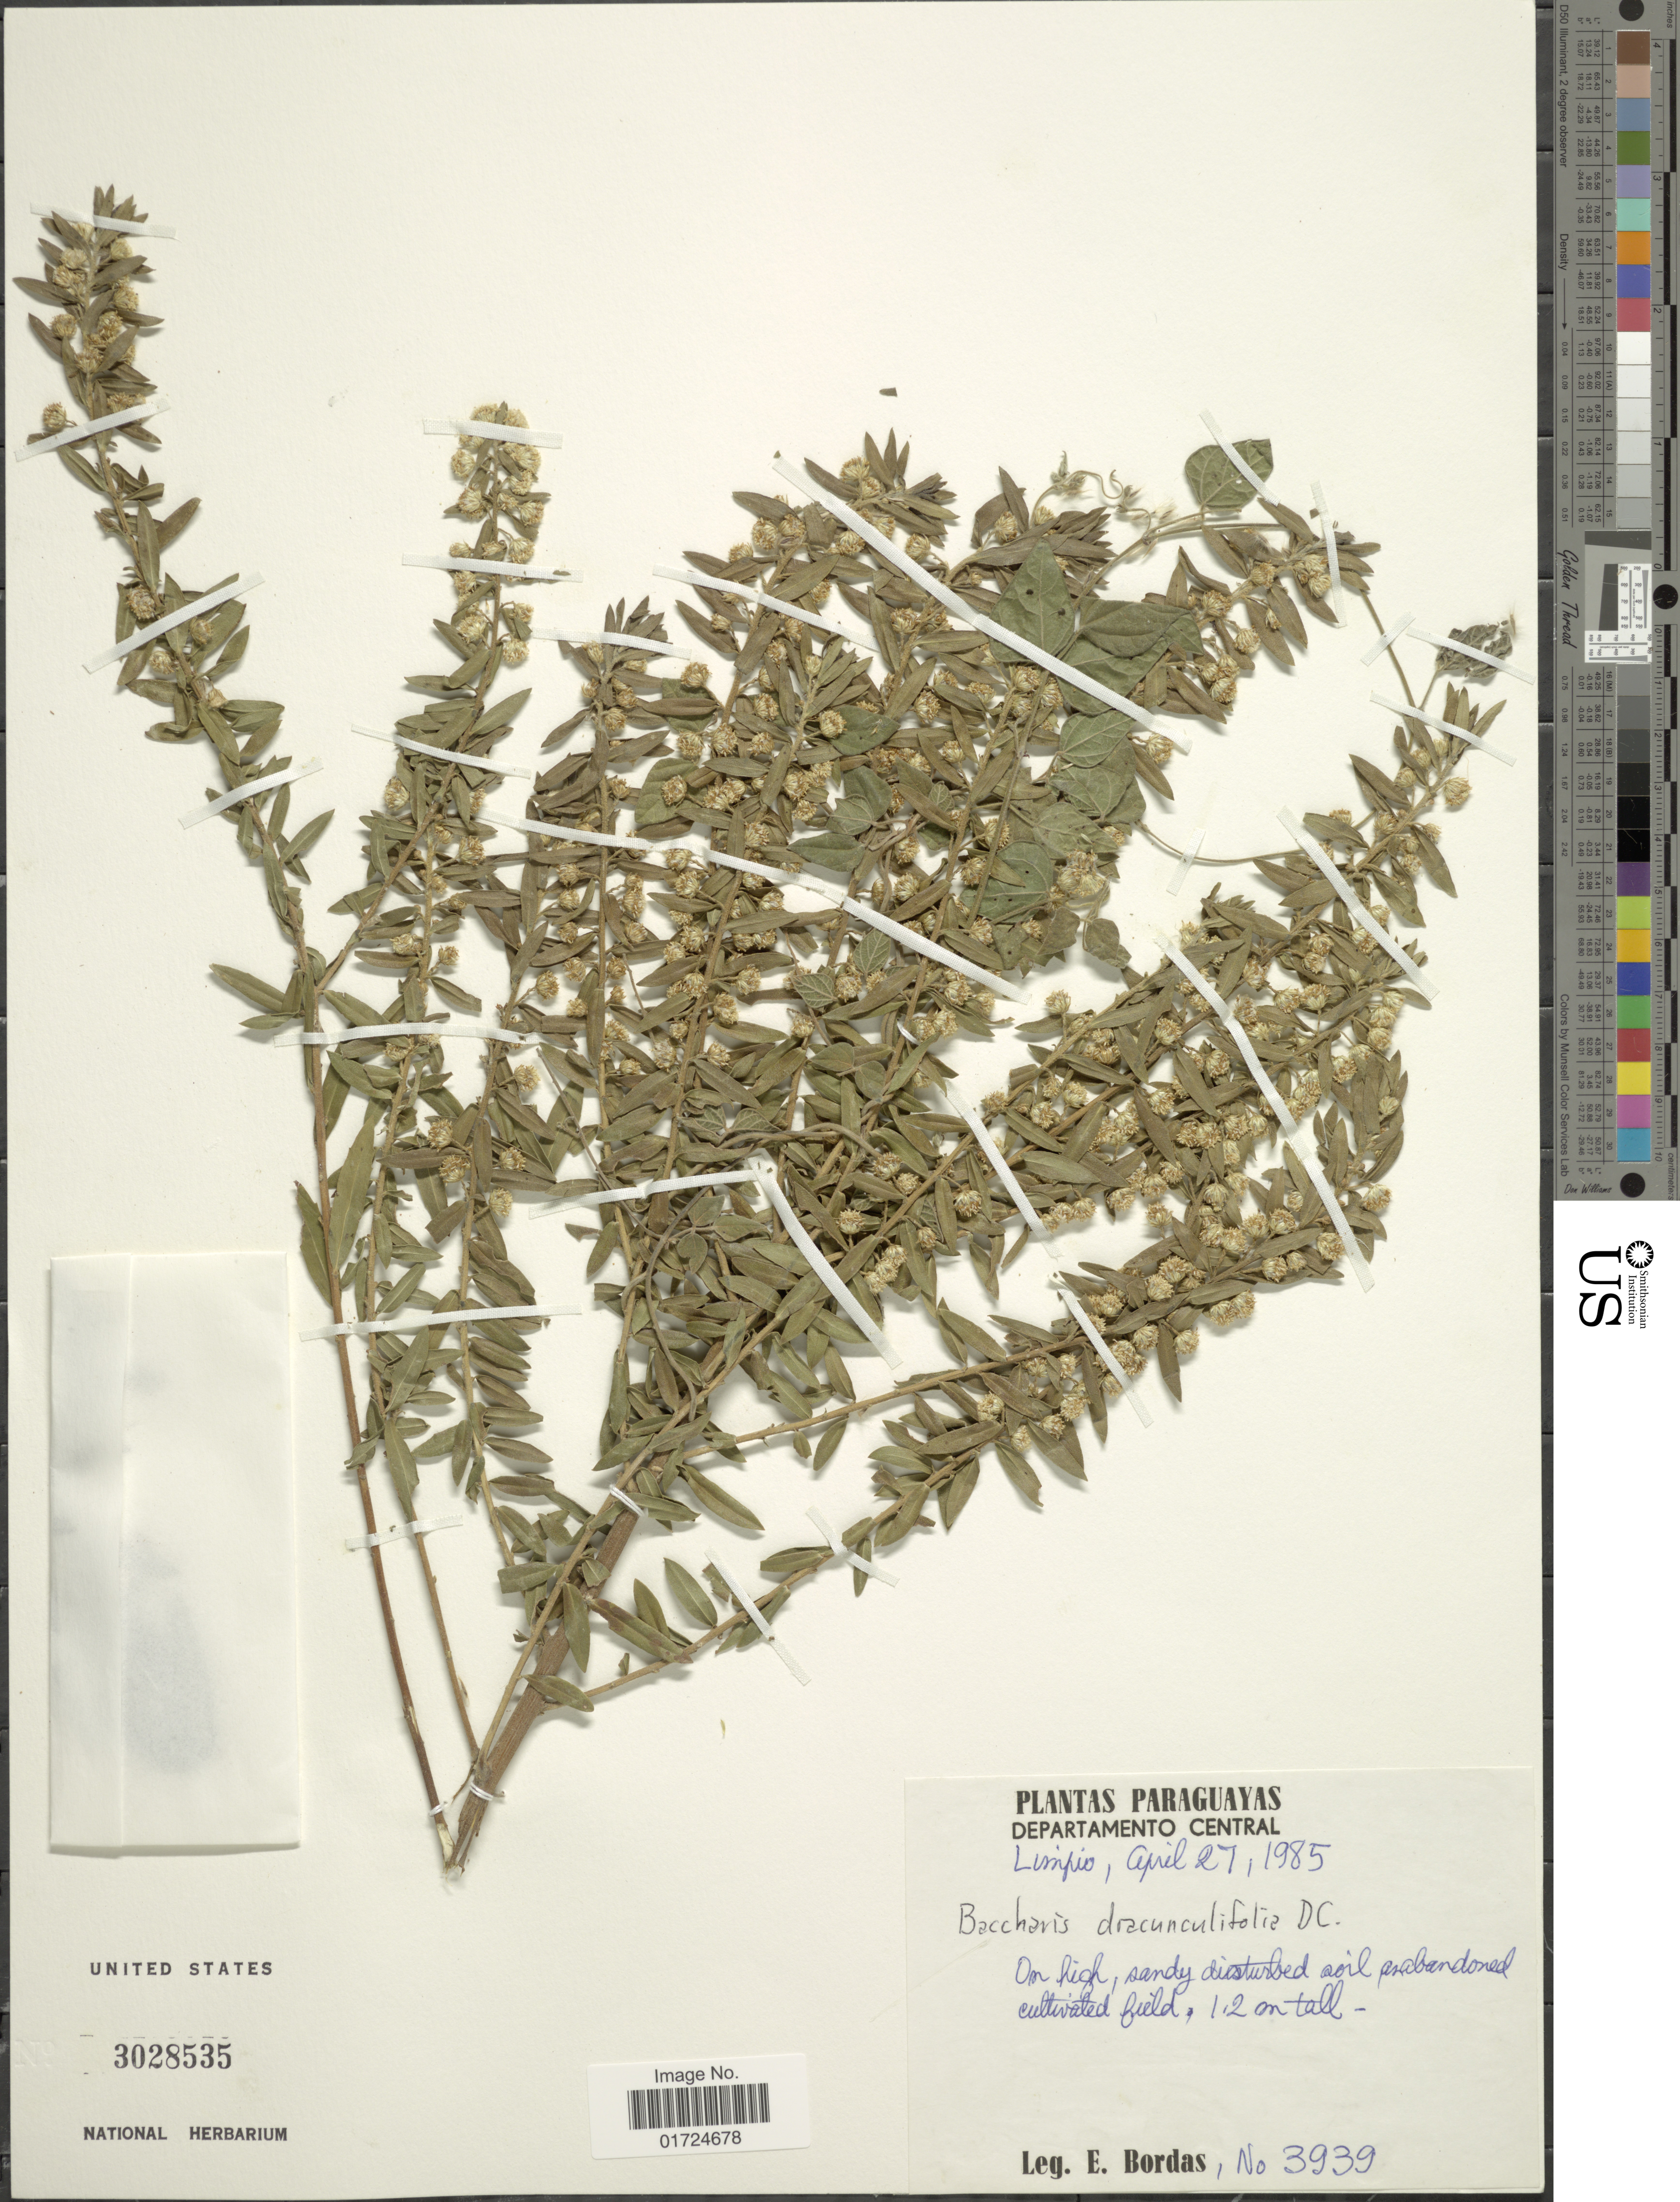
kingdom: Plantae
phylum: Tracheophyta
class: Magnoliopsida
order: Asterales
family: Asteraceae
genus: Baccharis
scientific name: Baccharis dracunculifolia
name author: DC.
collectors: E. Bordas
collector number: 3939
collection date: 1985-04-27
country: Paraguay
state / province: Central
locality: Departamento Central. Limpio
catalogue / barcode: US 3028535